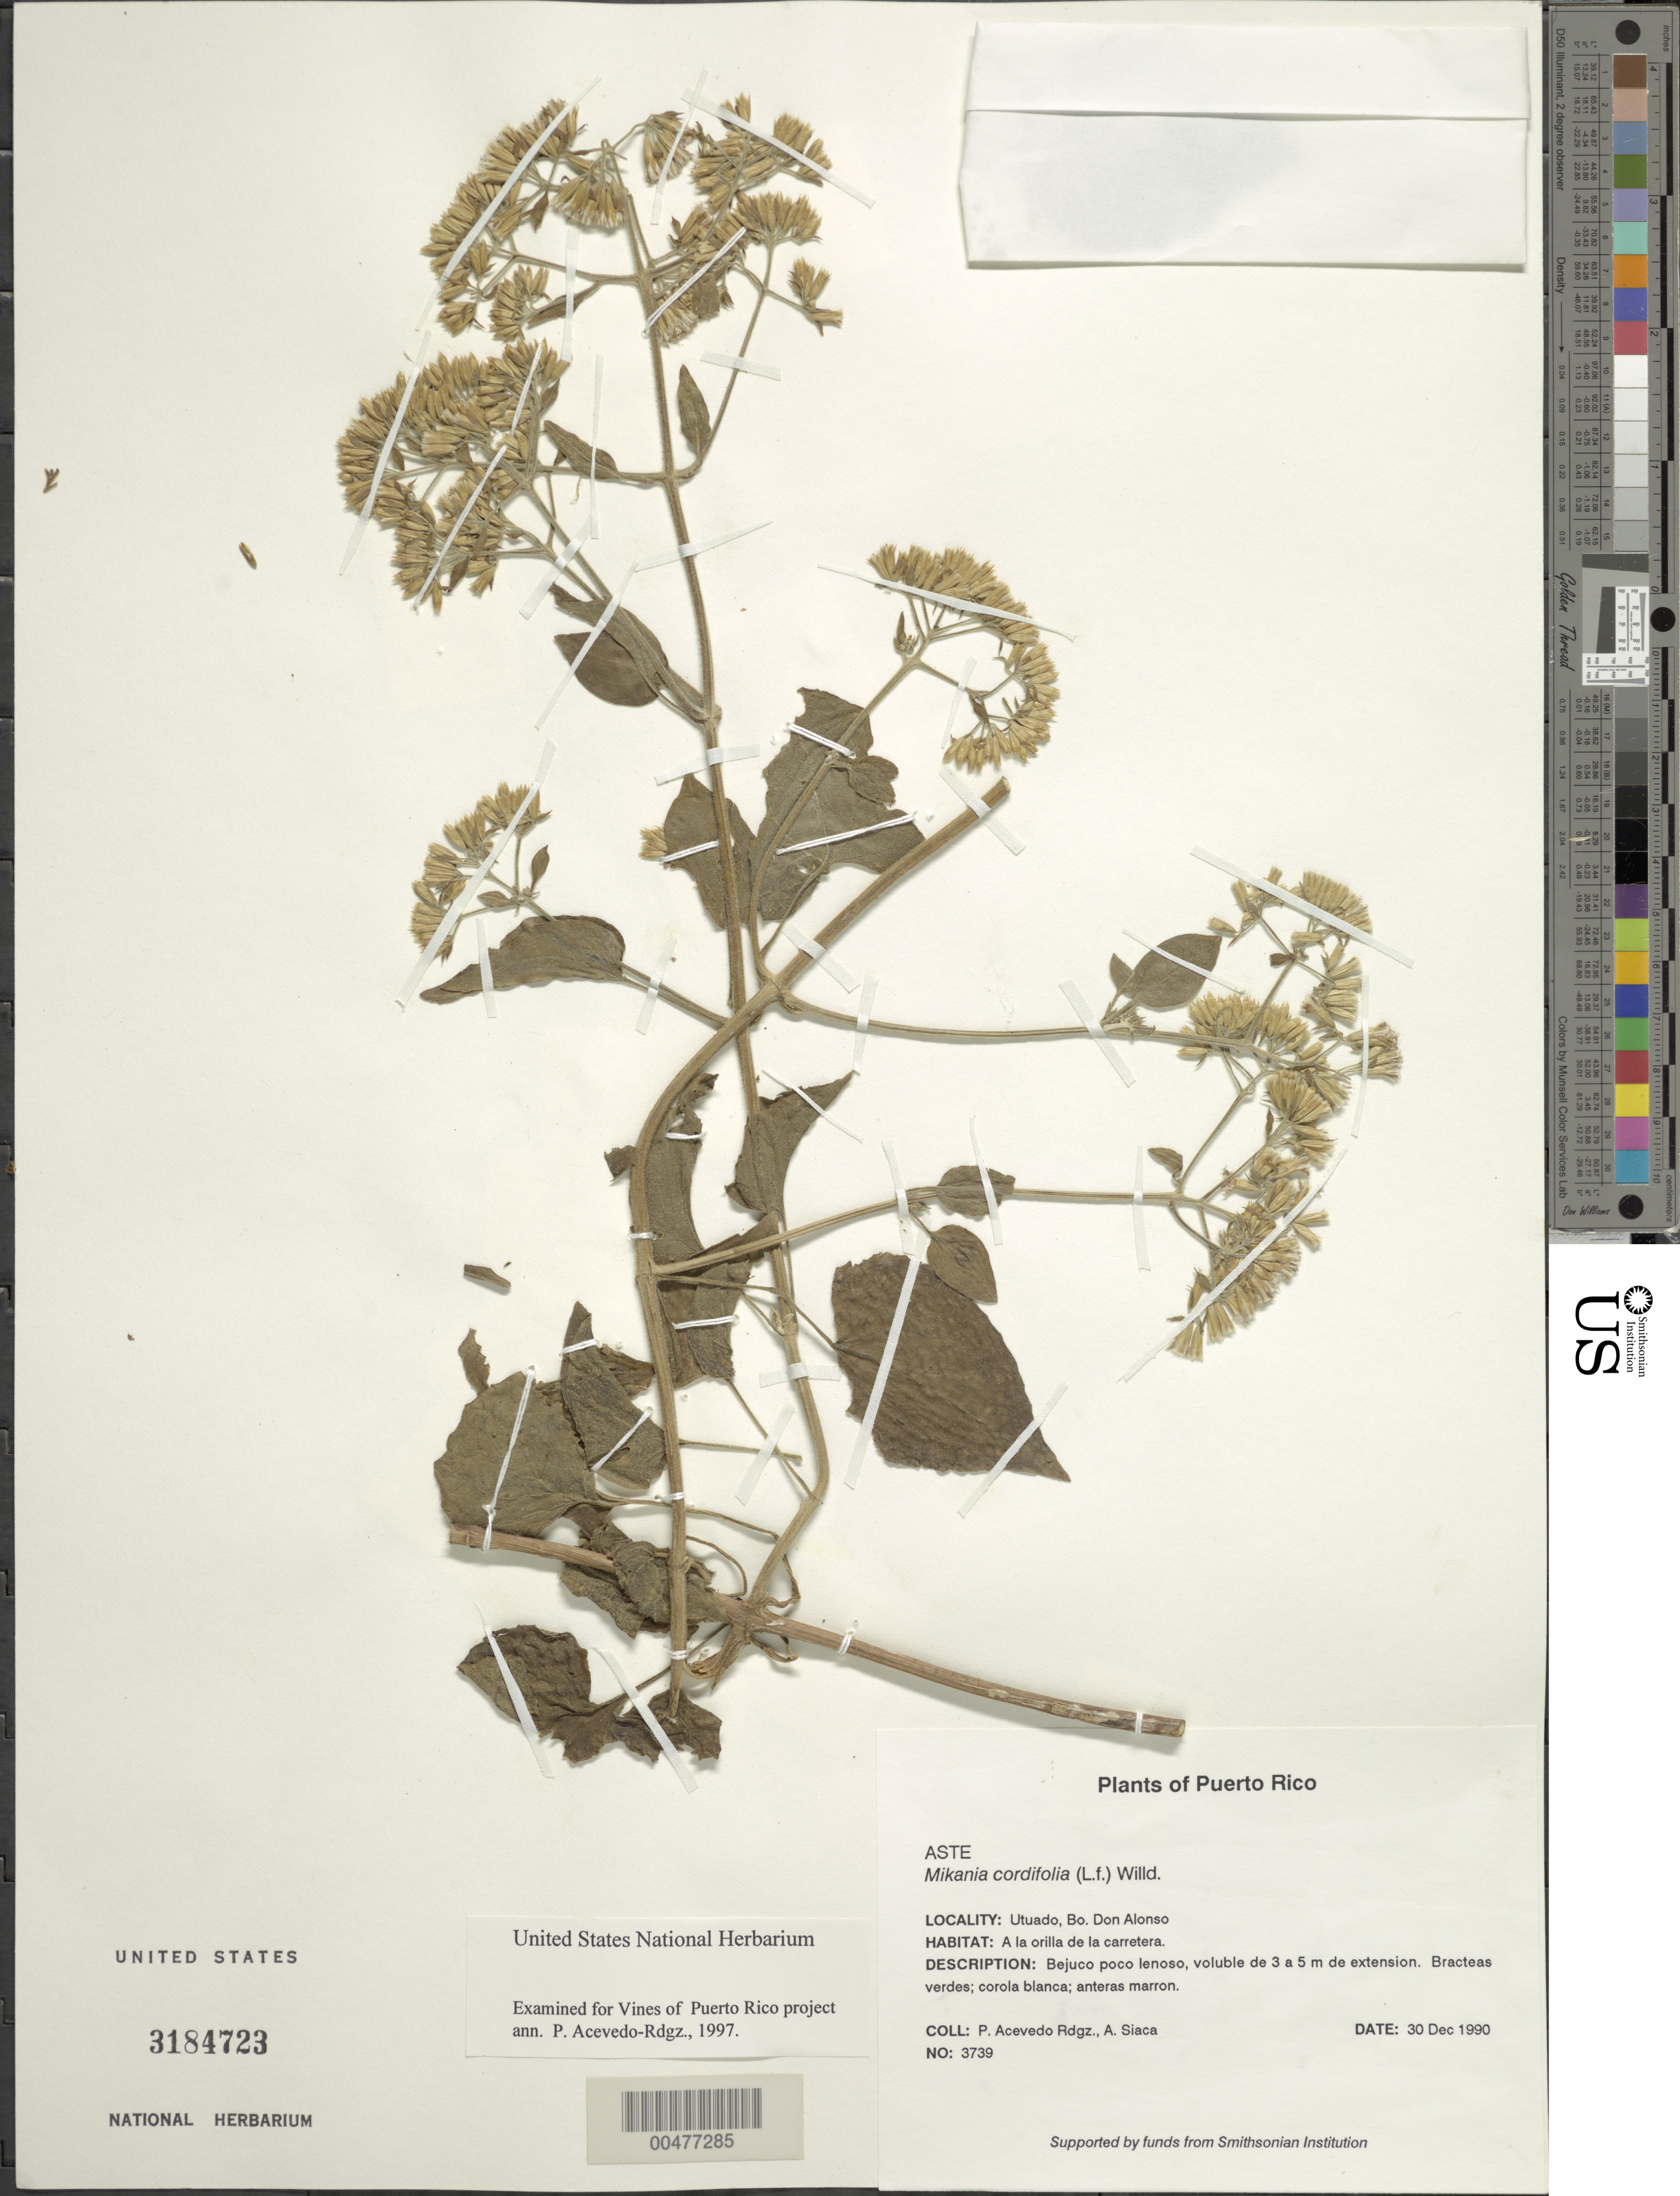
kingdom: Plantae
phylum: Tracheophyta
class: Magnoliopsida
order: Asterales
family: Asteraceae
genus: Mikania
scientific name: Mikania cordifolia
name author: Kunth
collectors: P. Acevedo-Rodr. & A. Siaca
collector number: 3739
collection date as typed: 30 Dec 1990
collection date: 1990-12-30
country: Puerto Rico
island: Puerto Rico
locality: Utuado, Bo.Don Alonso. A la orilla de la carretera.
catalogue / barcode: US 3184723